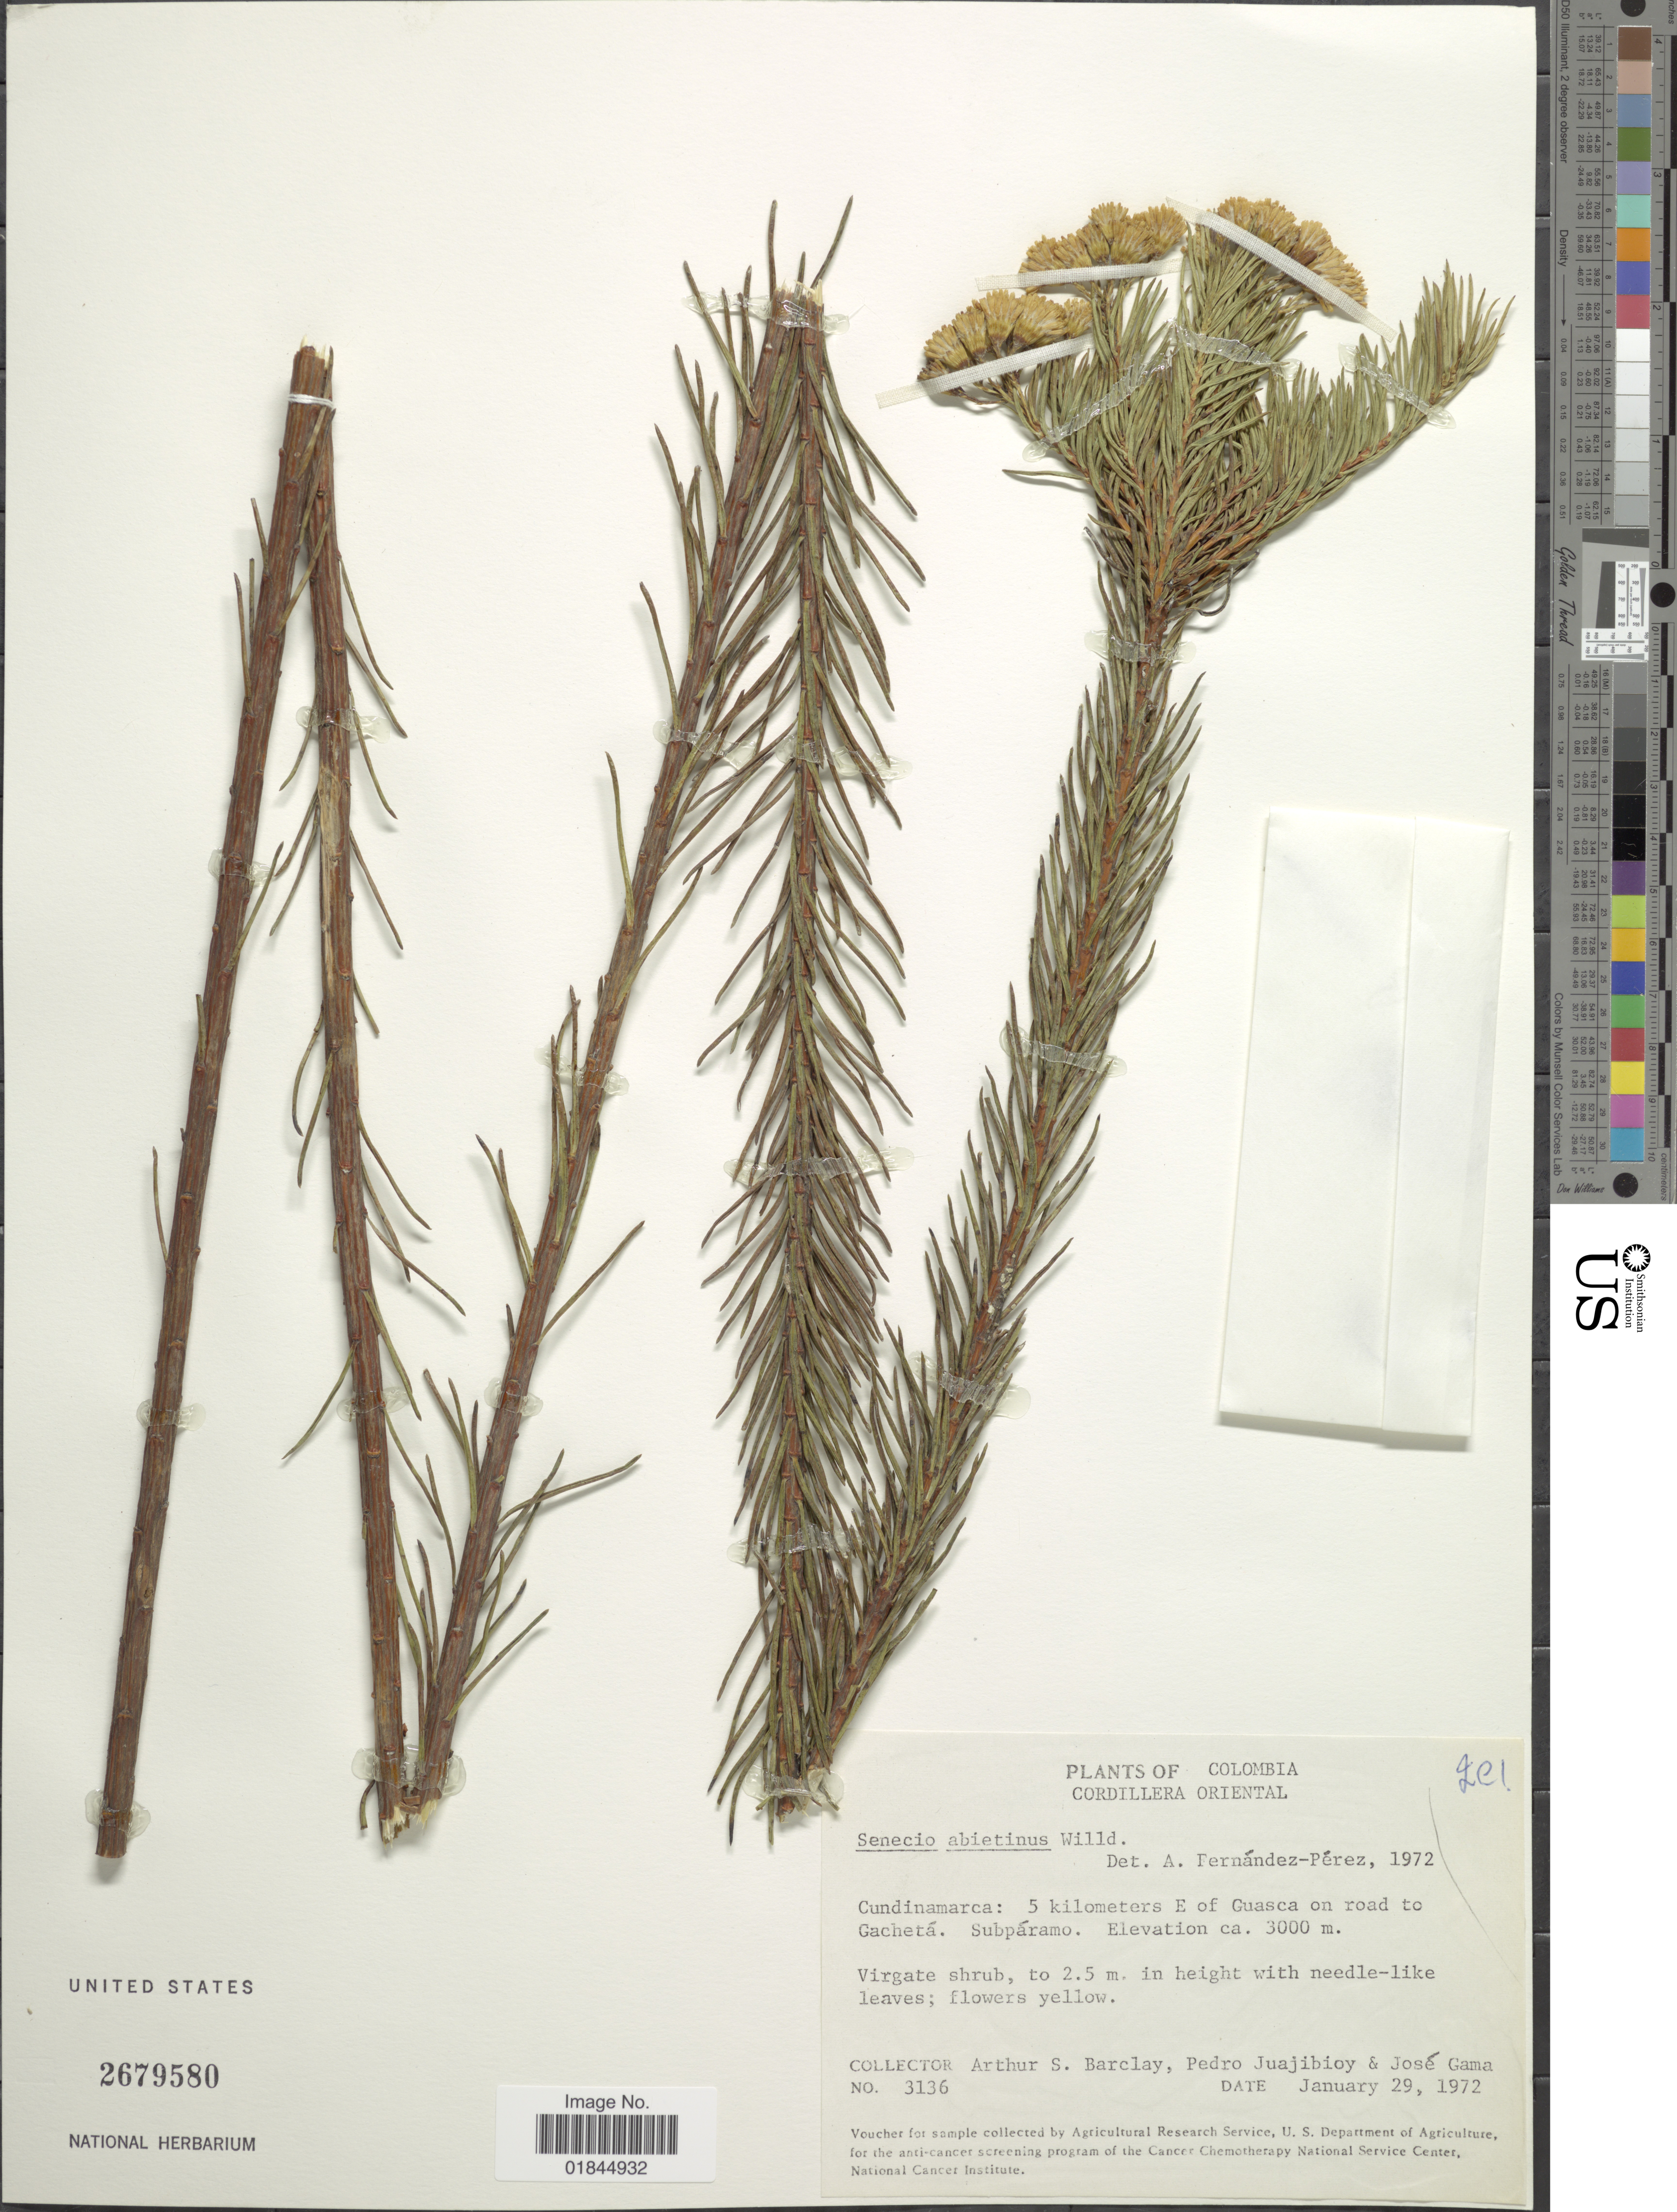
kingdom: Plantae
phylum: Tracheophyta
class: Magnoliopsida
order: Asterales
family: Asteraceae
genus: Pentacalia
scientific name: Pentacalia abietina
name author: (Willd. ex Wedd.) Cuatrec.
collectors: A. S. Barclay, P. Juajibioy & J. Gama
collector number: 3136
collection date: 1972-01-29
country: Colombia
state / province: Cundinamarca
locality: Cordillera Oriental. 5 kilometers E of Guasca on road to Gacheta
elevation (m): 3000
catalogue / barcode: US 2679580